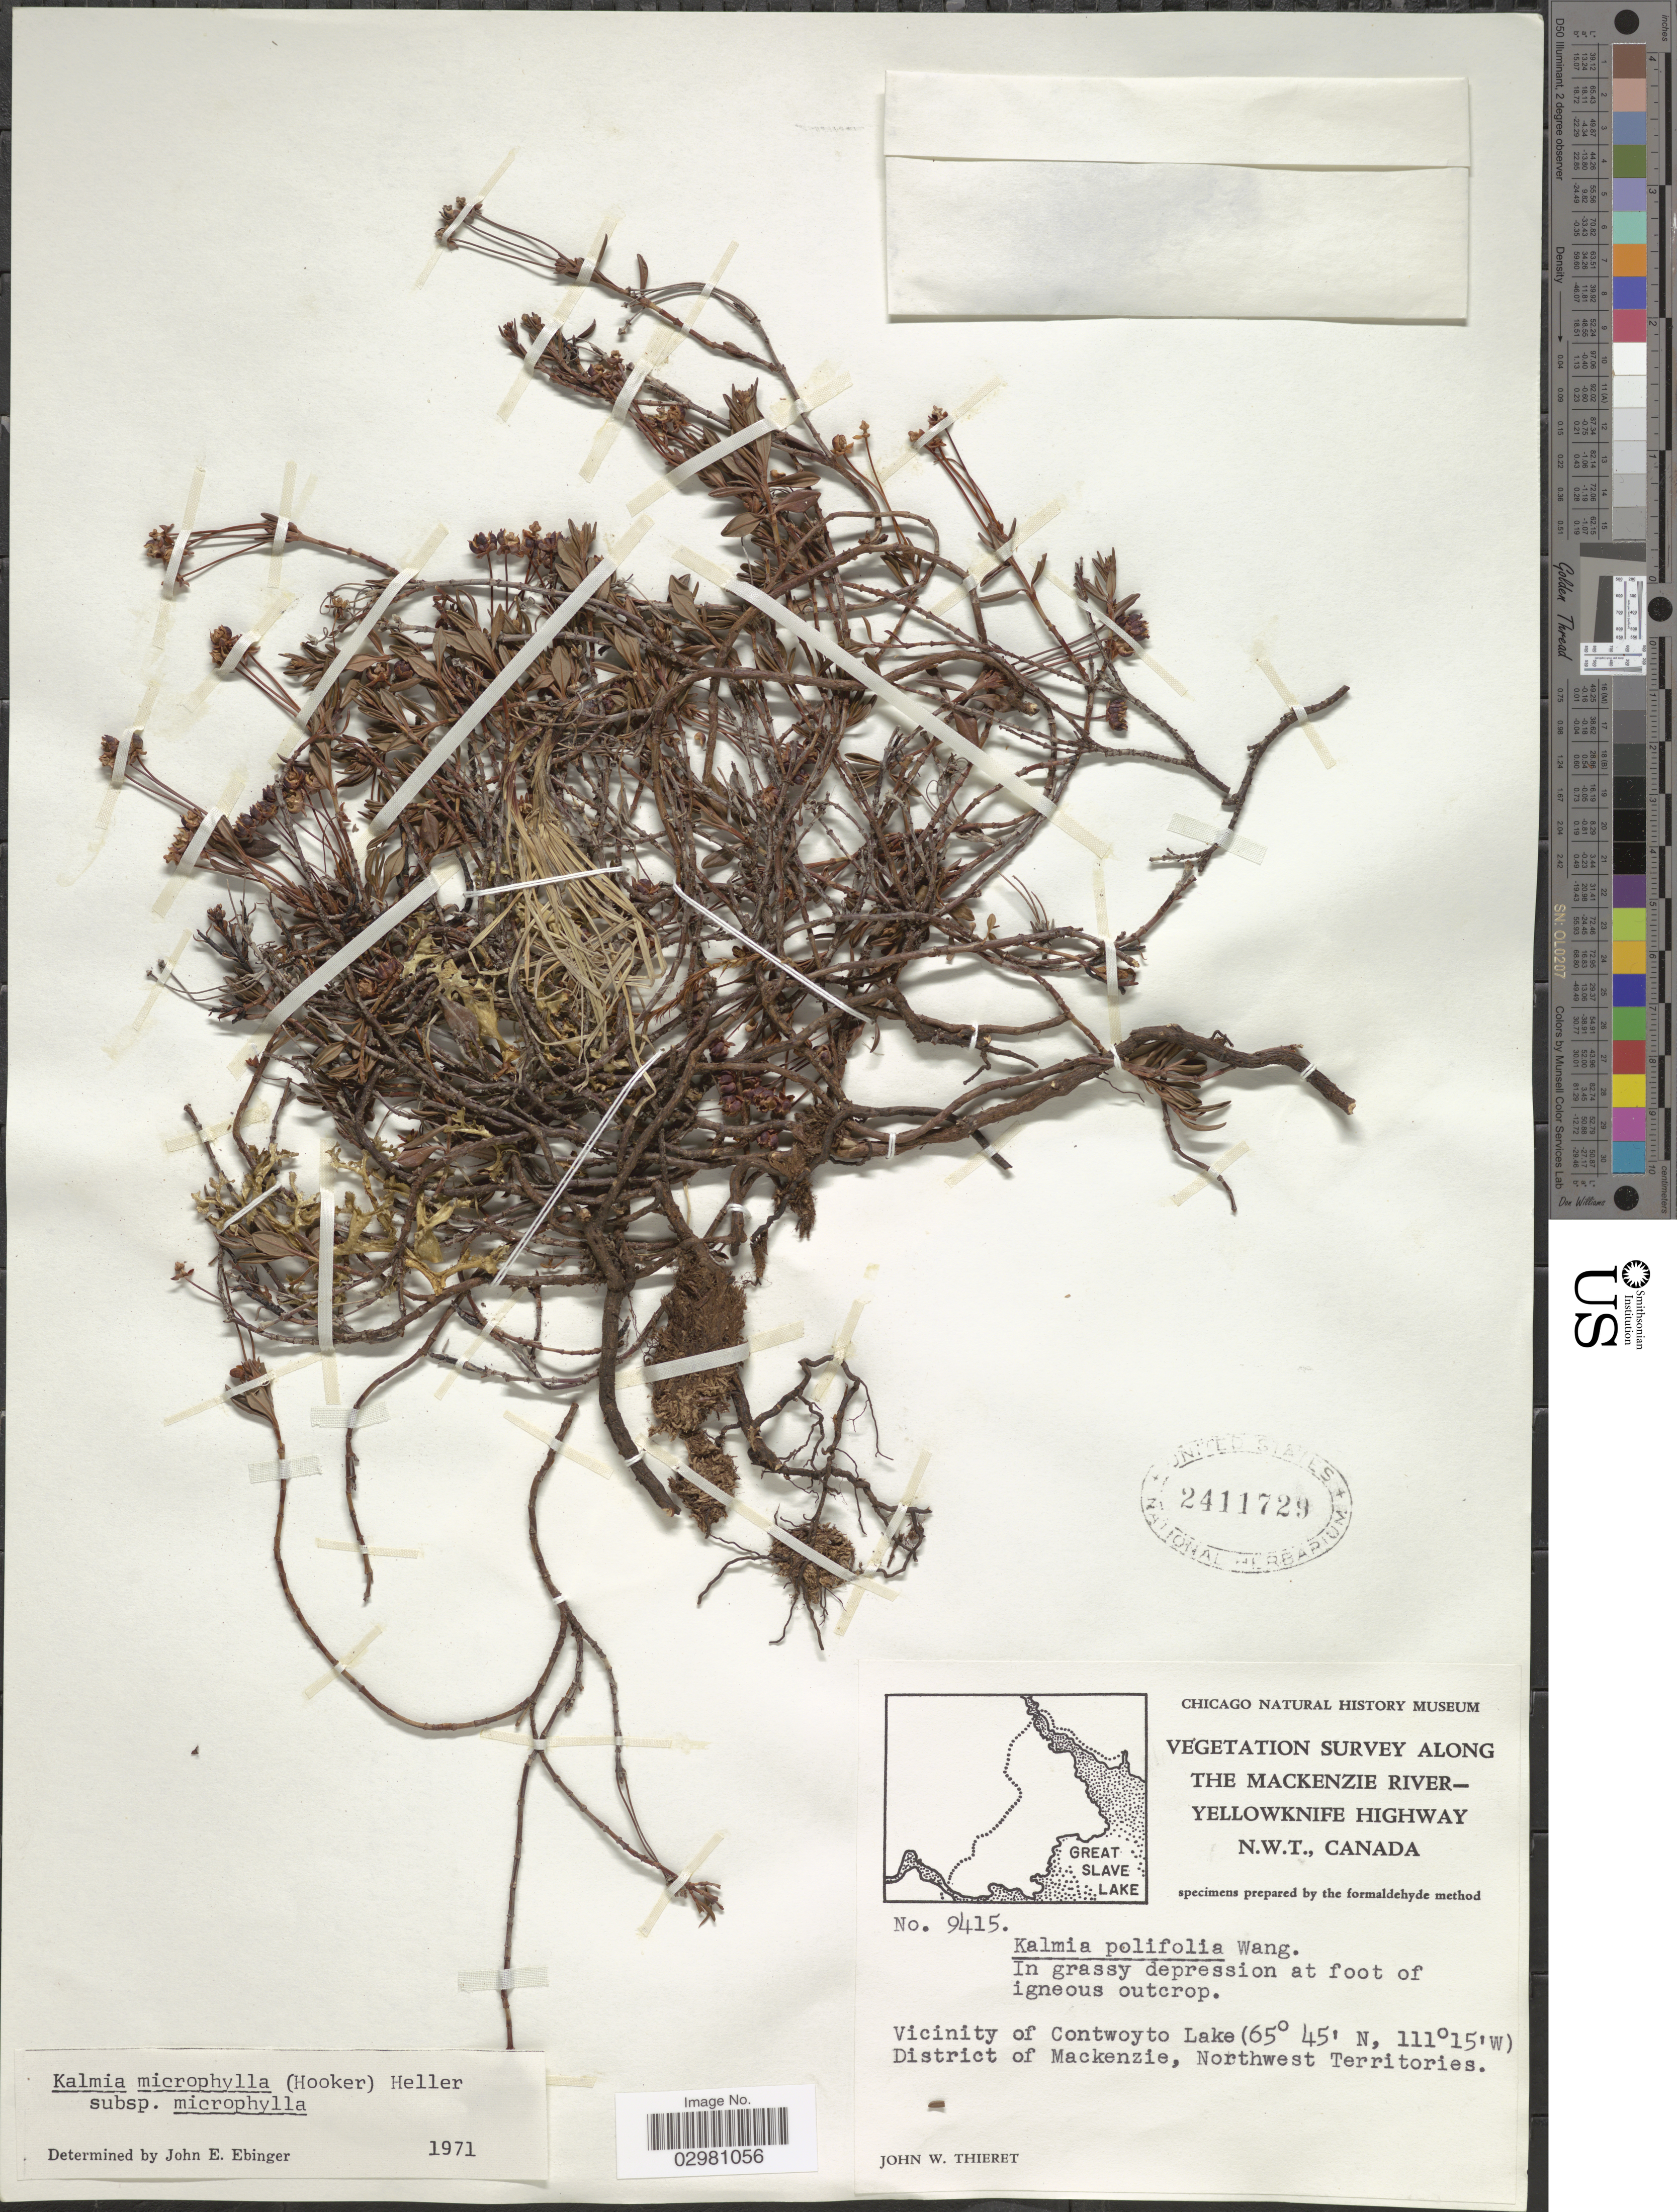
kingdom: Plantae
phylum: Tracheophyta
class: Magnoliopsida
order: Ericales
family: Ericaceae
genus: Kalmia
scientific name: Kalmia microphylla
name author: (Hook.) A. Heller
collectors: J. W. Thieret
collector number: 9415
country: Canada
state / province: Northwest Territories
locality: Vegetation Survey along the Mackenzie River-Yellowknife Highway N.W.T. Vicinity of Contwoyto Lake. District of Mackenzie, Northwest Territories.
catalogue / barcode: US 2411729